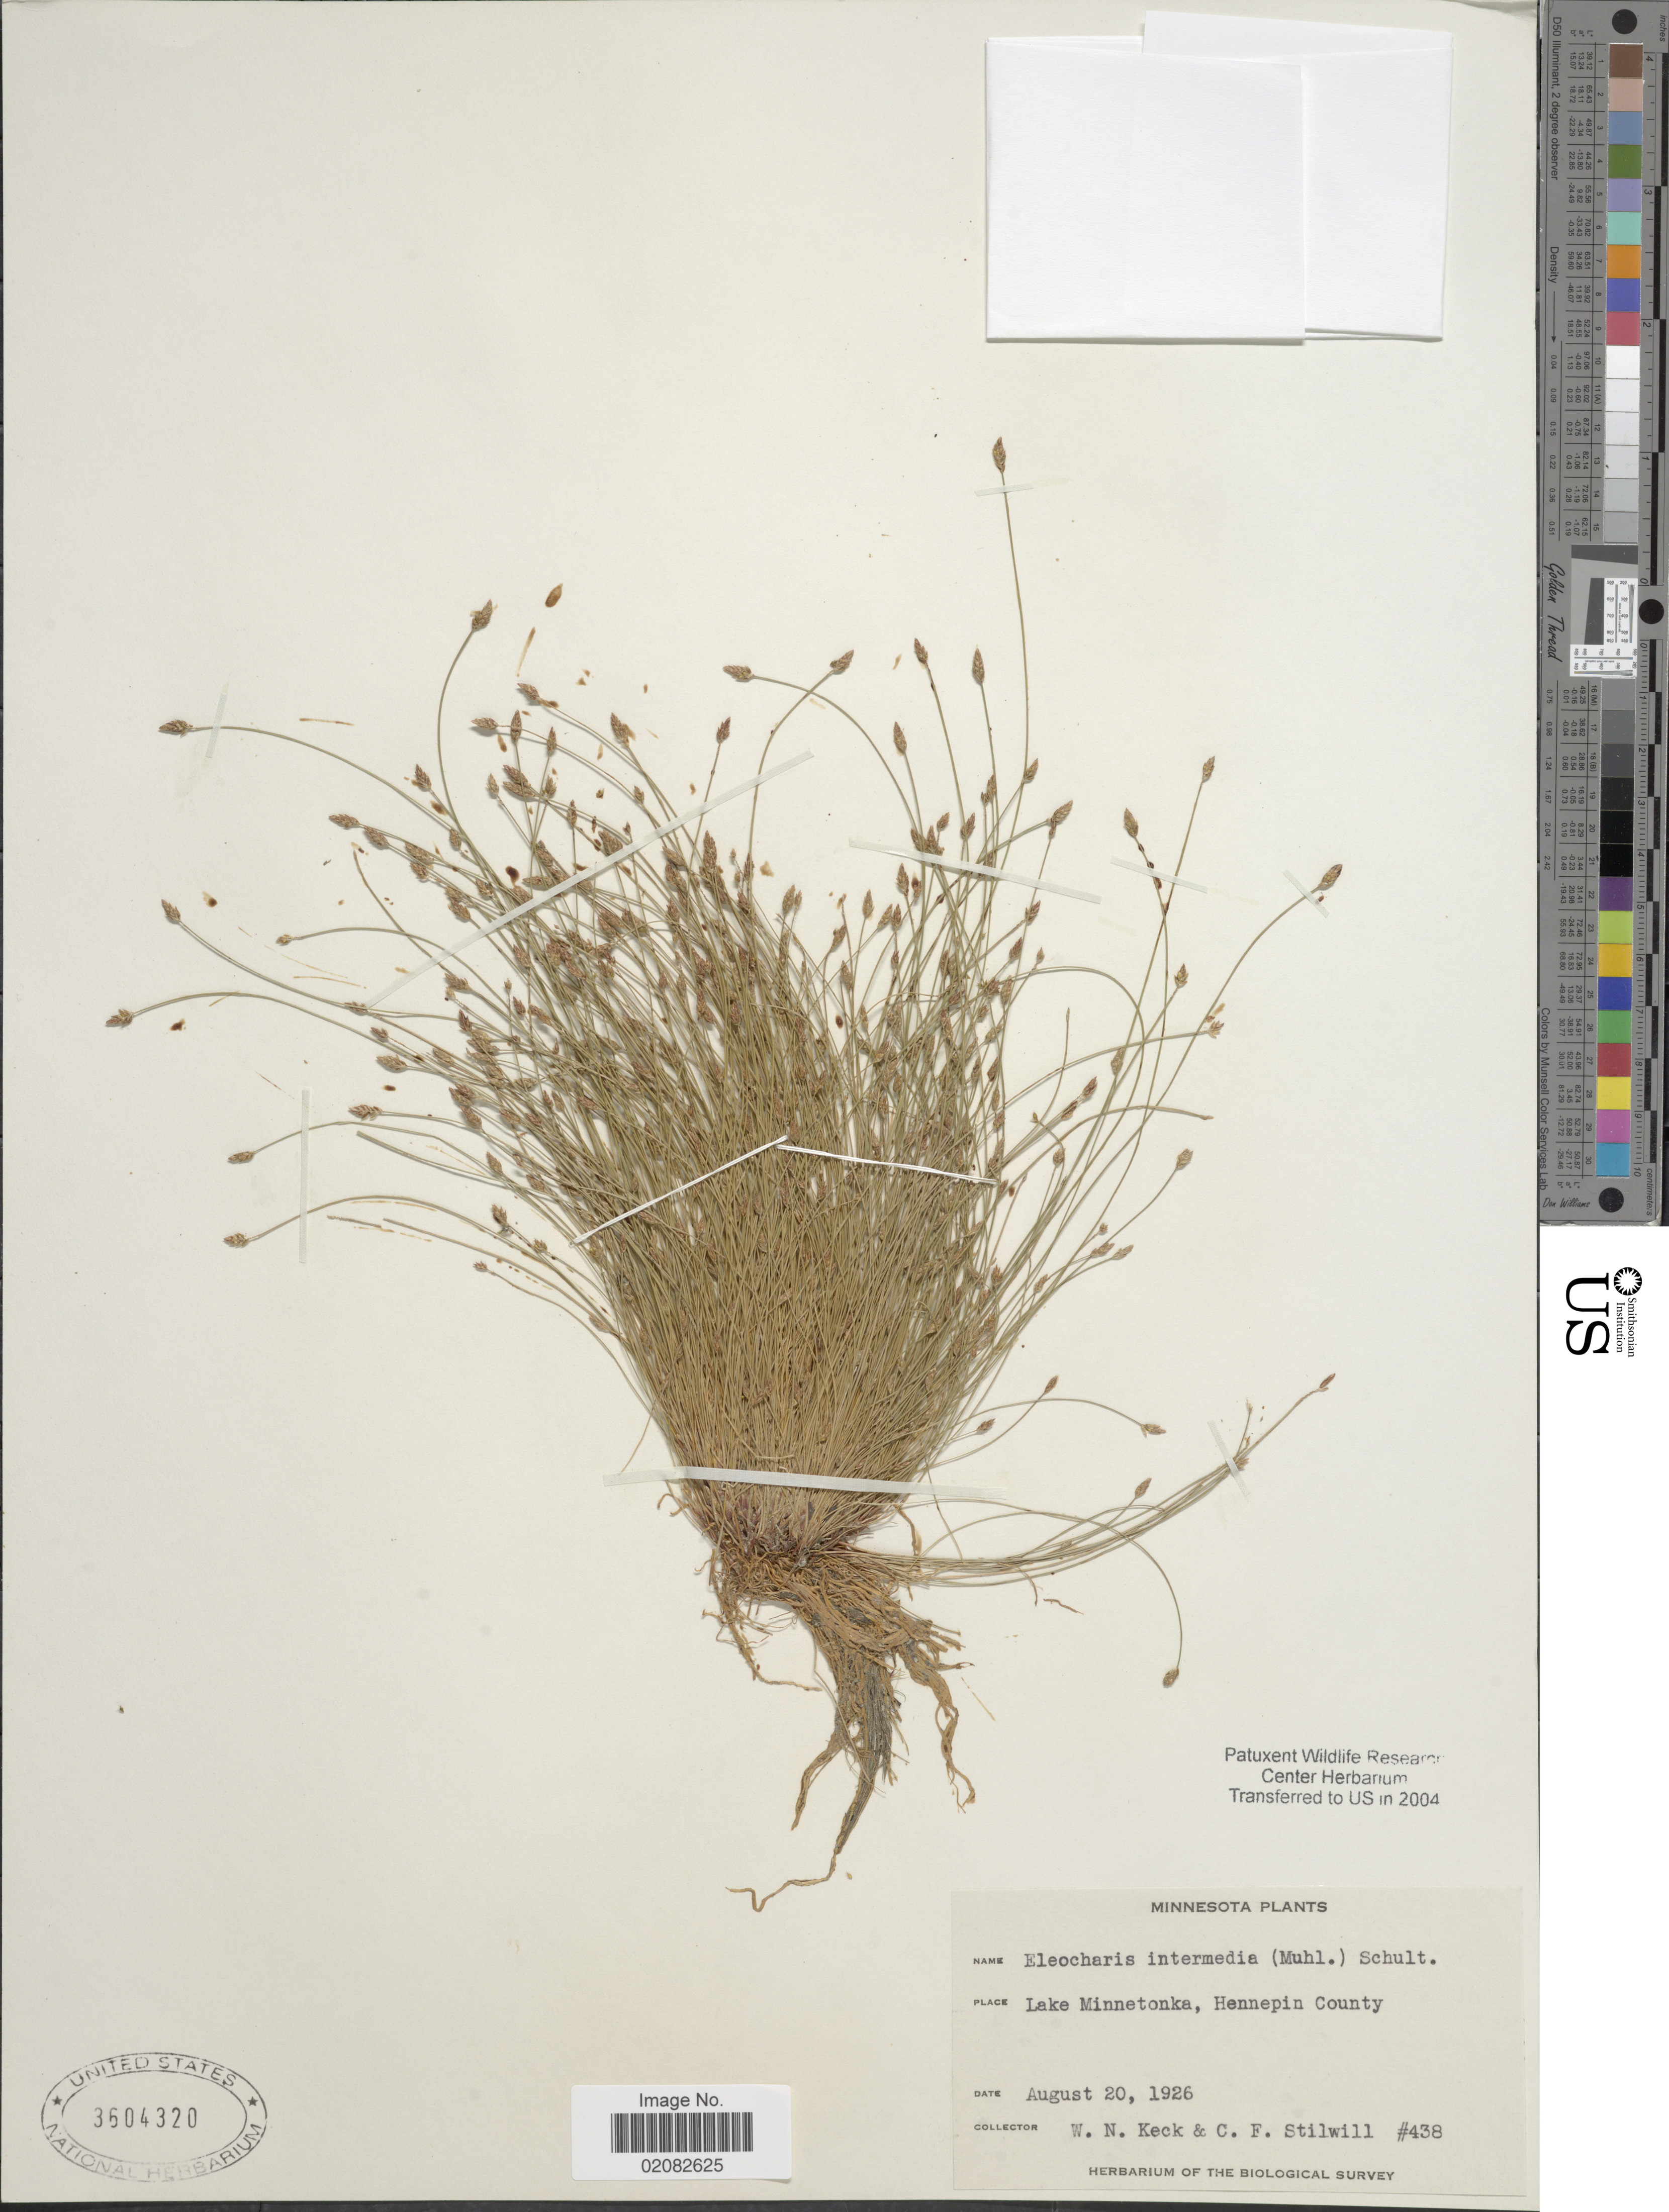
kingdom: Plantae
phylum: Tracheophyta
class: Liliopsida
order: Poales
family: Cyperaceae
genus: Eleocharis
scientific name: Eleocharis intermedia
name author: Schult.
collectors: W. Keck & C. Stilwill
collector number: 438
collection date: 1926-08-20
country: United States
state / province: Minnesota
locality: Lake Minnetonka, Hennepin County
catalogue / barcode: US 3604320